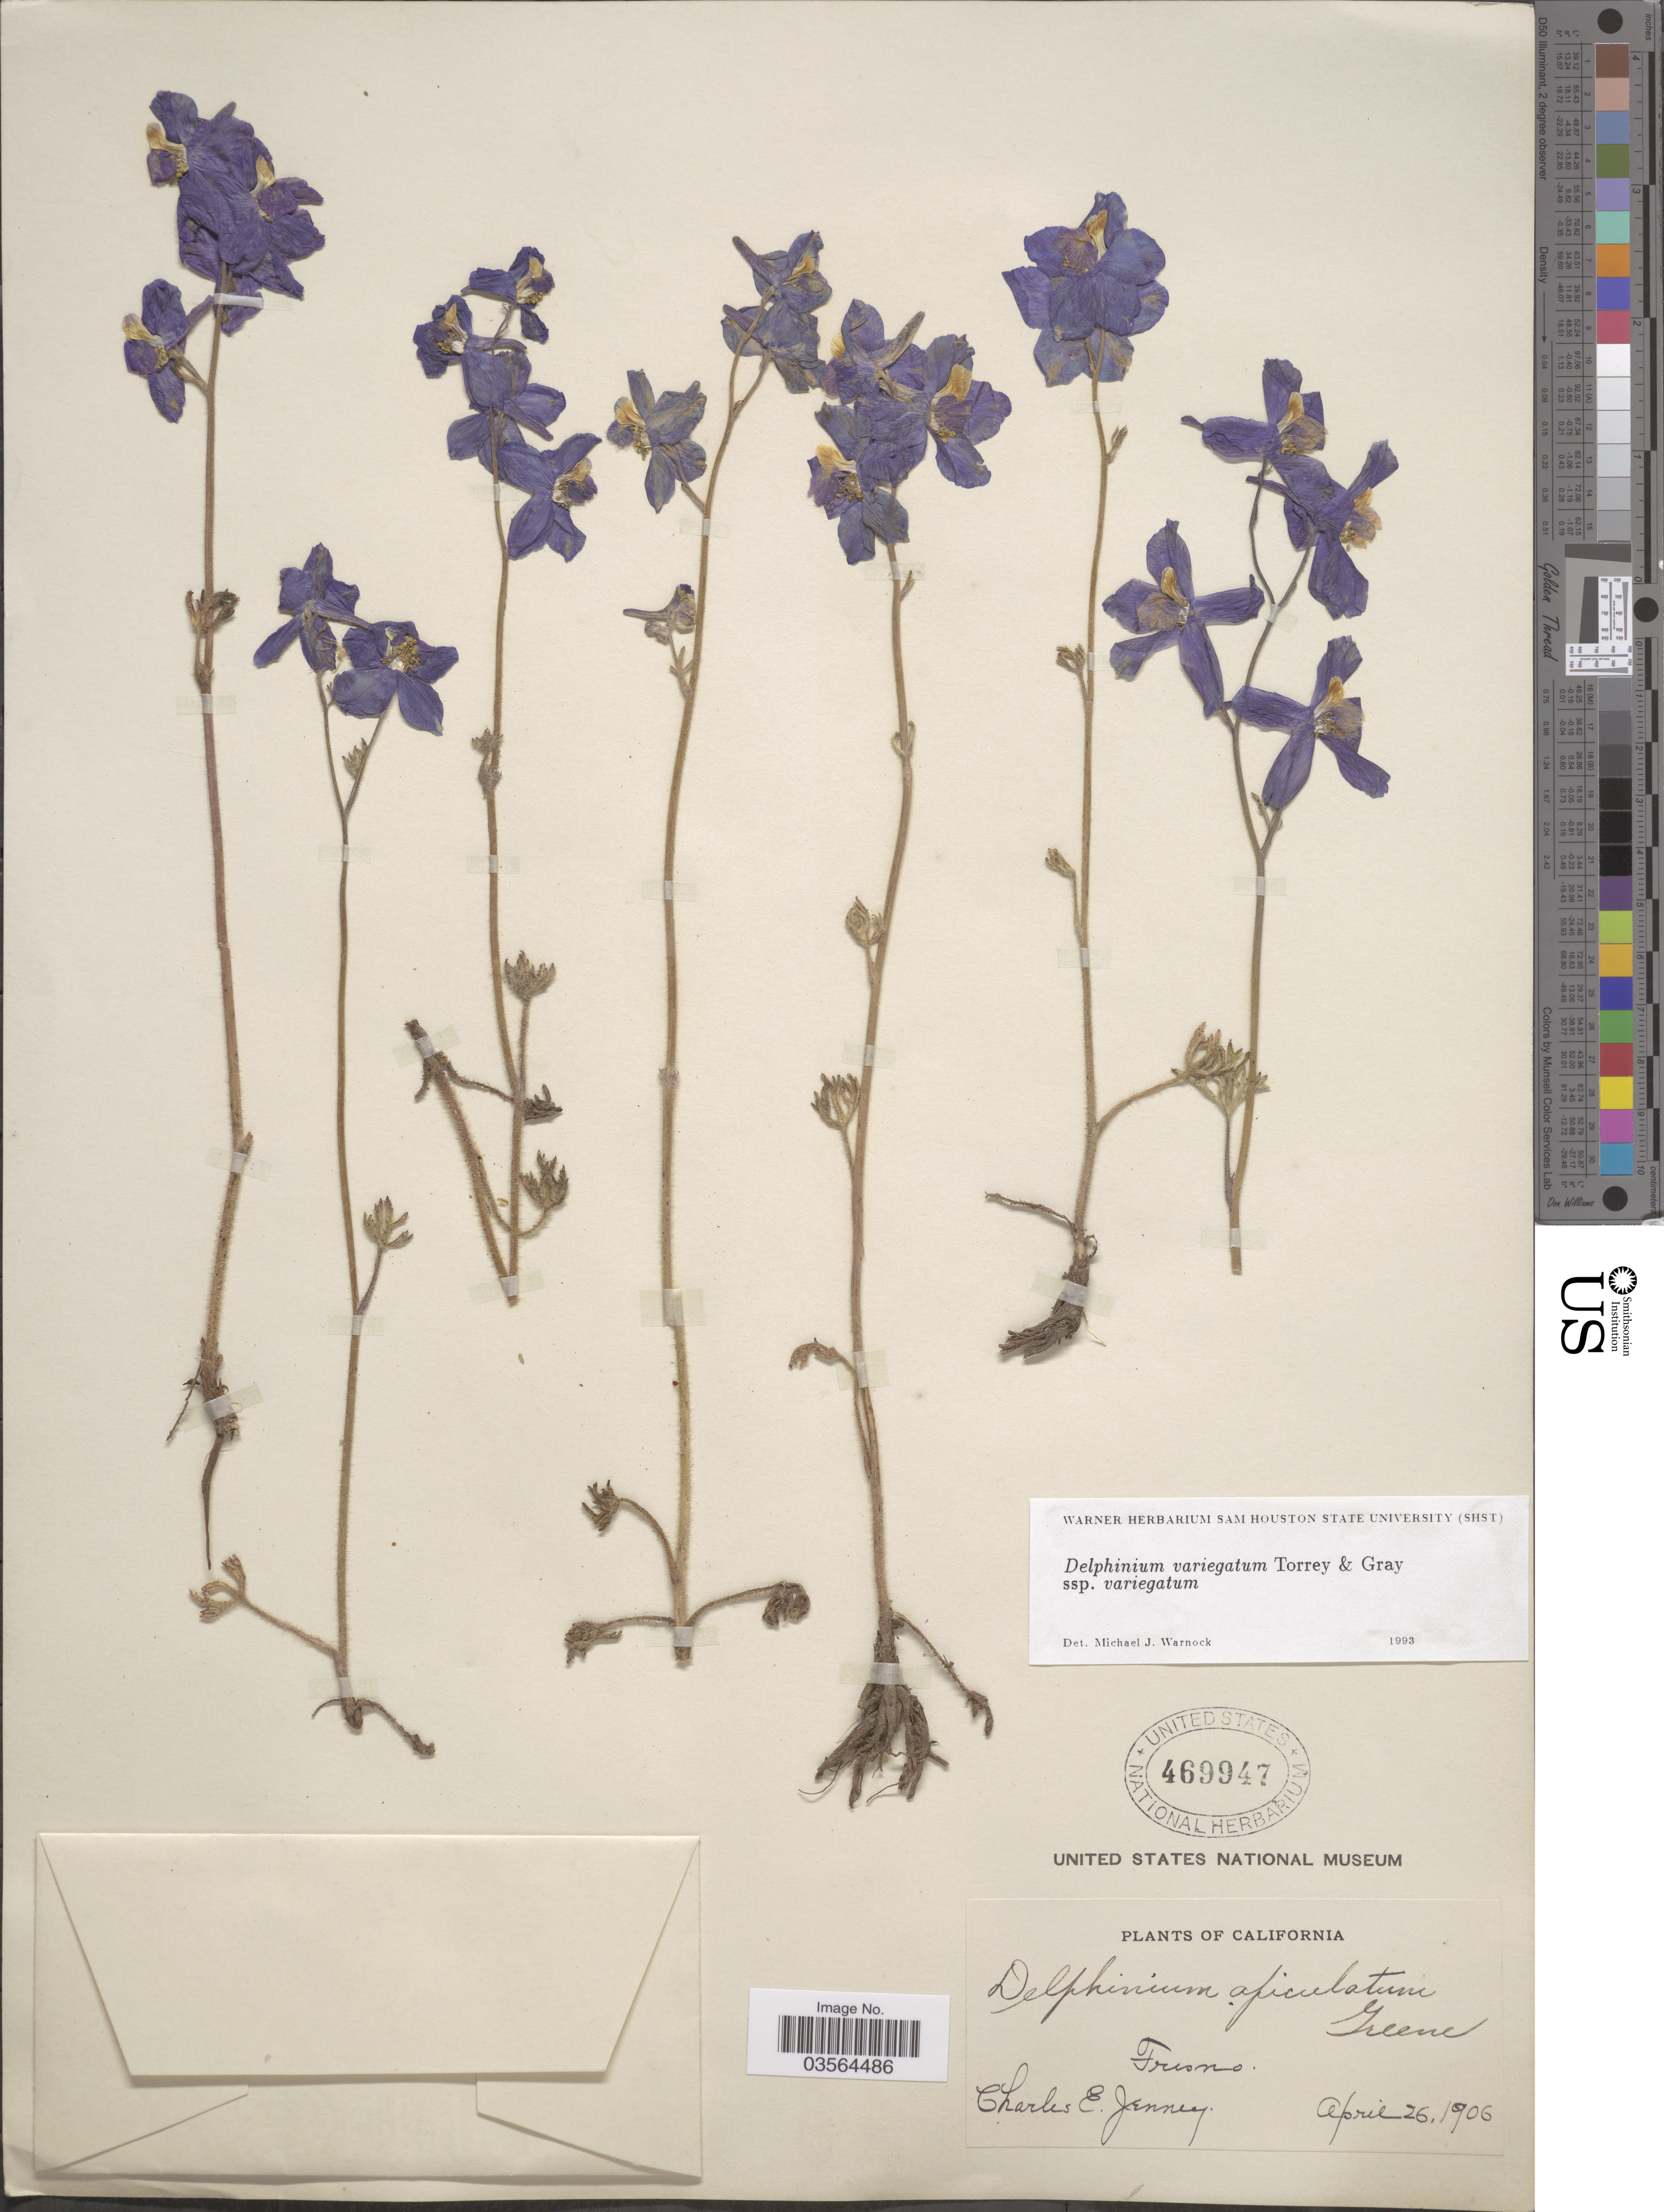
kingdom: Plantae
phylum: Tracheophyta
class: Magnoliopsida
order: Ranunculales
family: Ranunculaceae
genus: Delphinium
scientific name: Delphinium variegatum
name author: Torr. & A. Gray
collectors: C. Jenney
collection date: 1906-04-26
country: United States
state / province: California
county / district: Fresno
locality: Fresno.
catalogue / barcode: US 469947